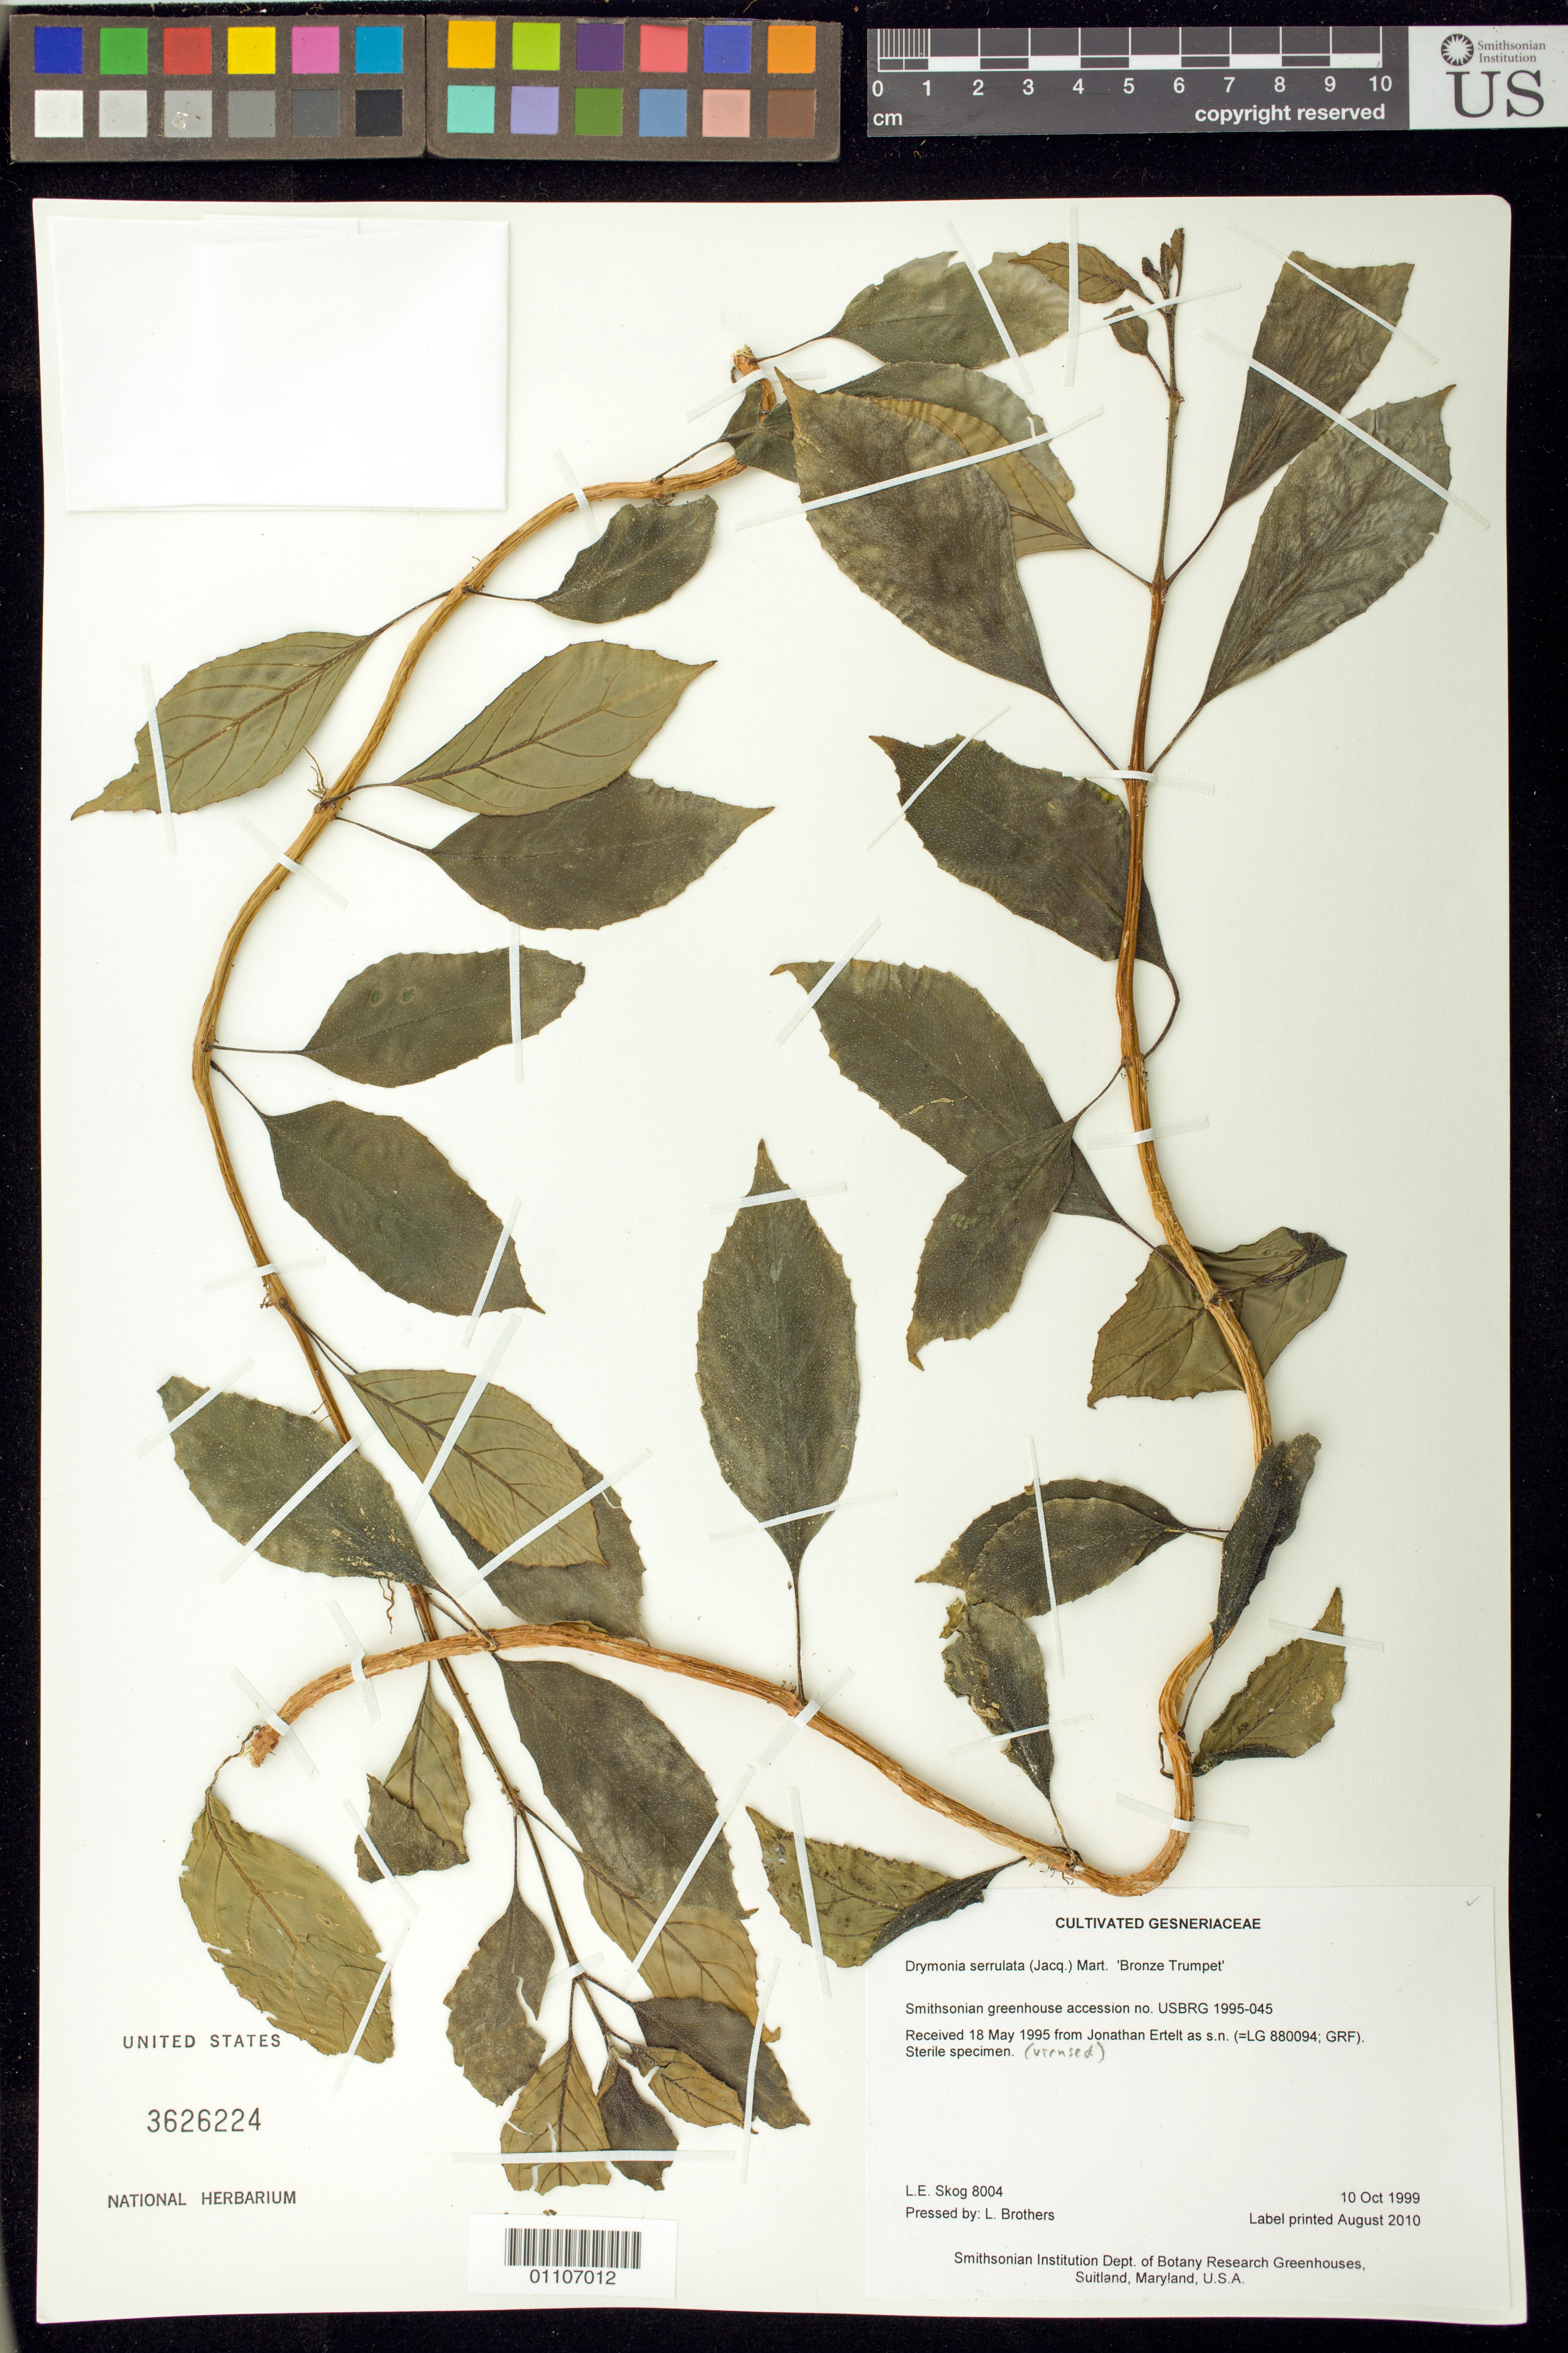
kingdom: Plantae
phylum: Tracheophyta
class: Magnoliopsida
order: Lamiales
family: Gesneriaceae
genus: Drymonia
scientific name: Drymonia serrulata 'Bronze Trumpet'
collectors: L. E. Skog & L. Brothers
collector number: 8004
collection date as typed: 10 Oct 1999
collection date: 1999-10-10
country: United States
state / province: Maryland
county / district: Prince George's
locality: Smithsonian Institution Dept. of Botany Research Greenhouses, Suitland, Maryland, U.S.A.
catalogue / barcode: US 3626224